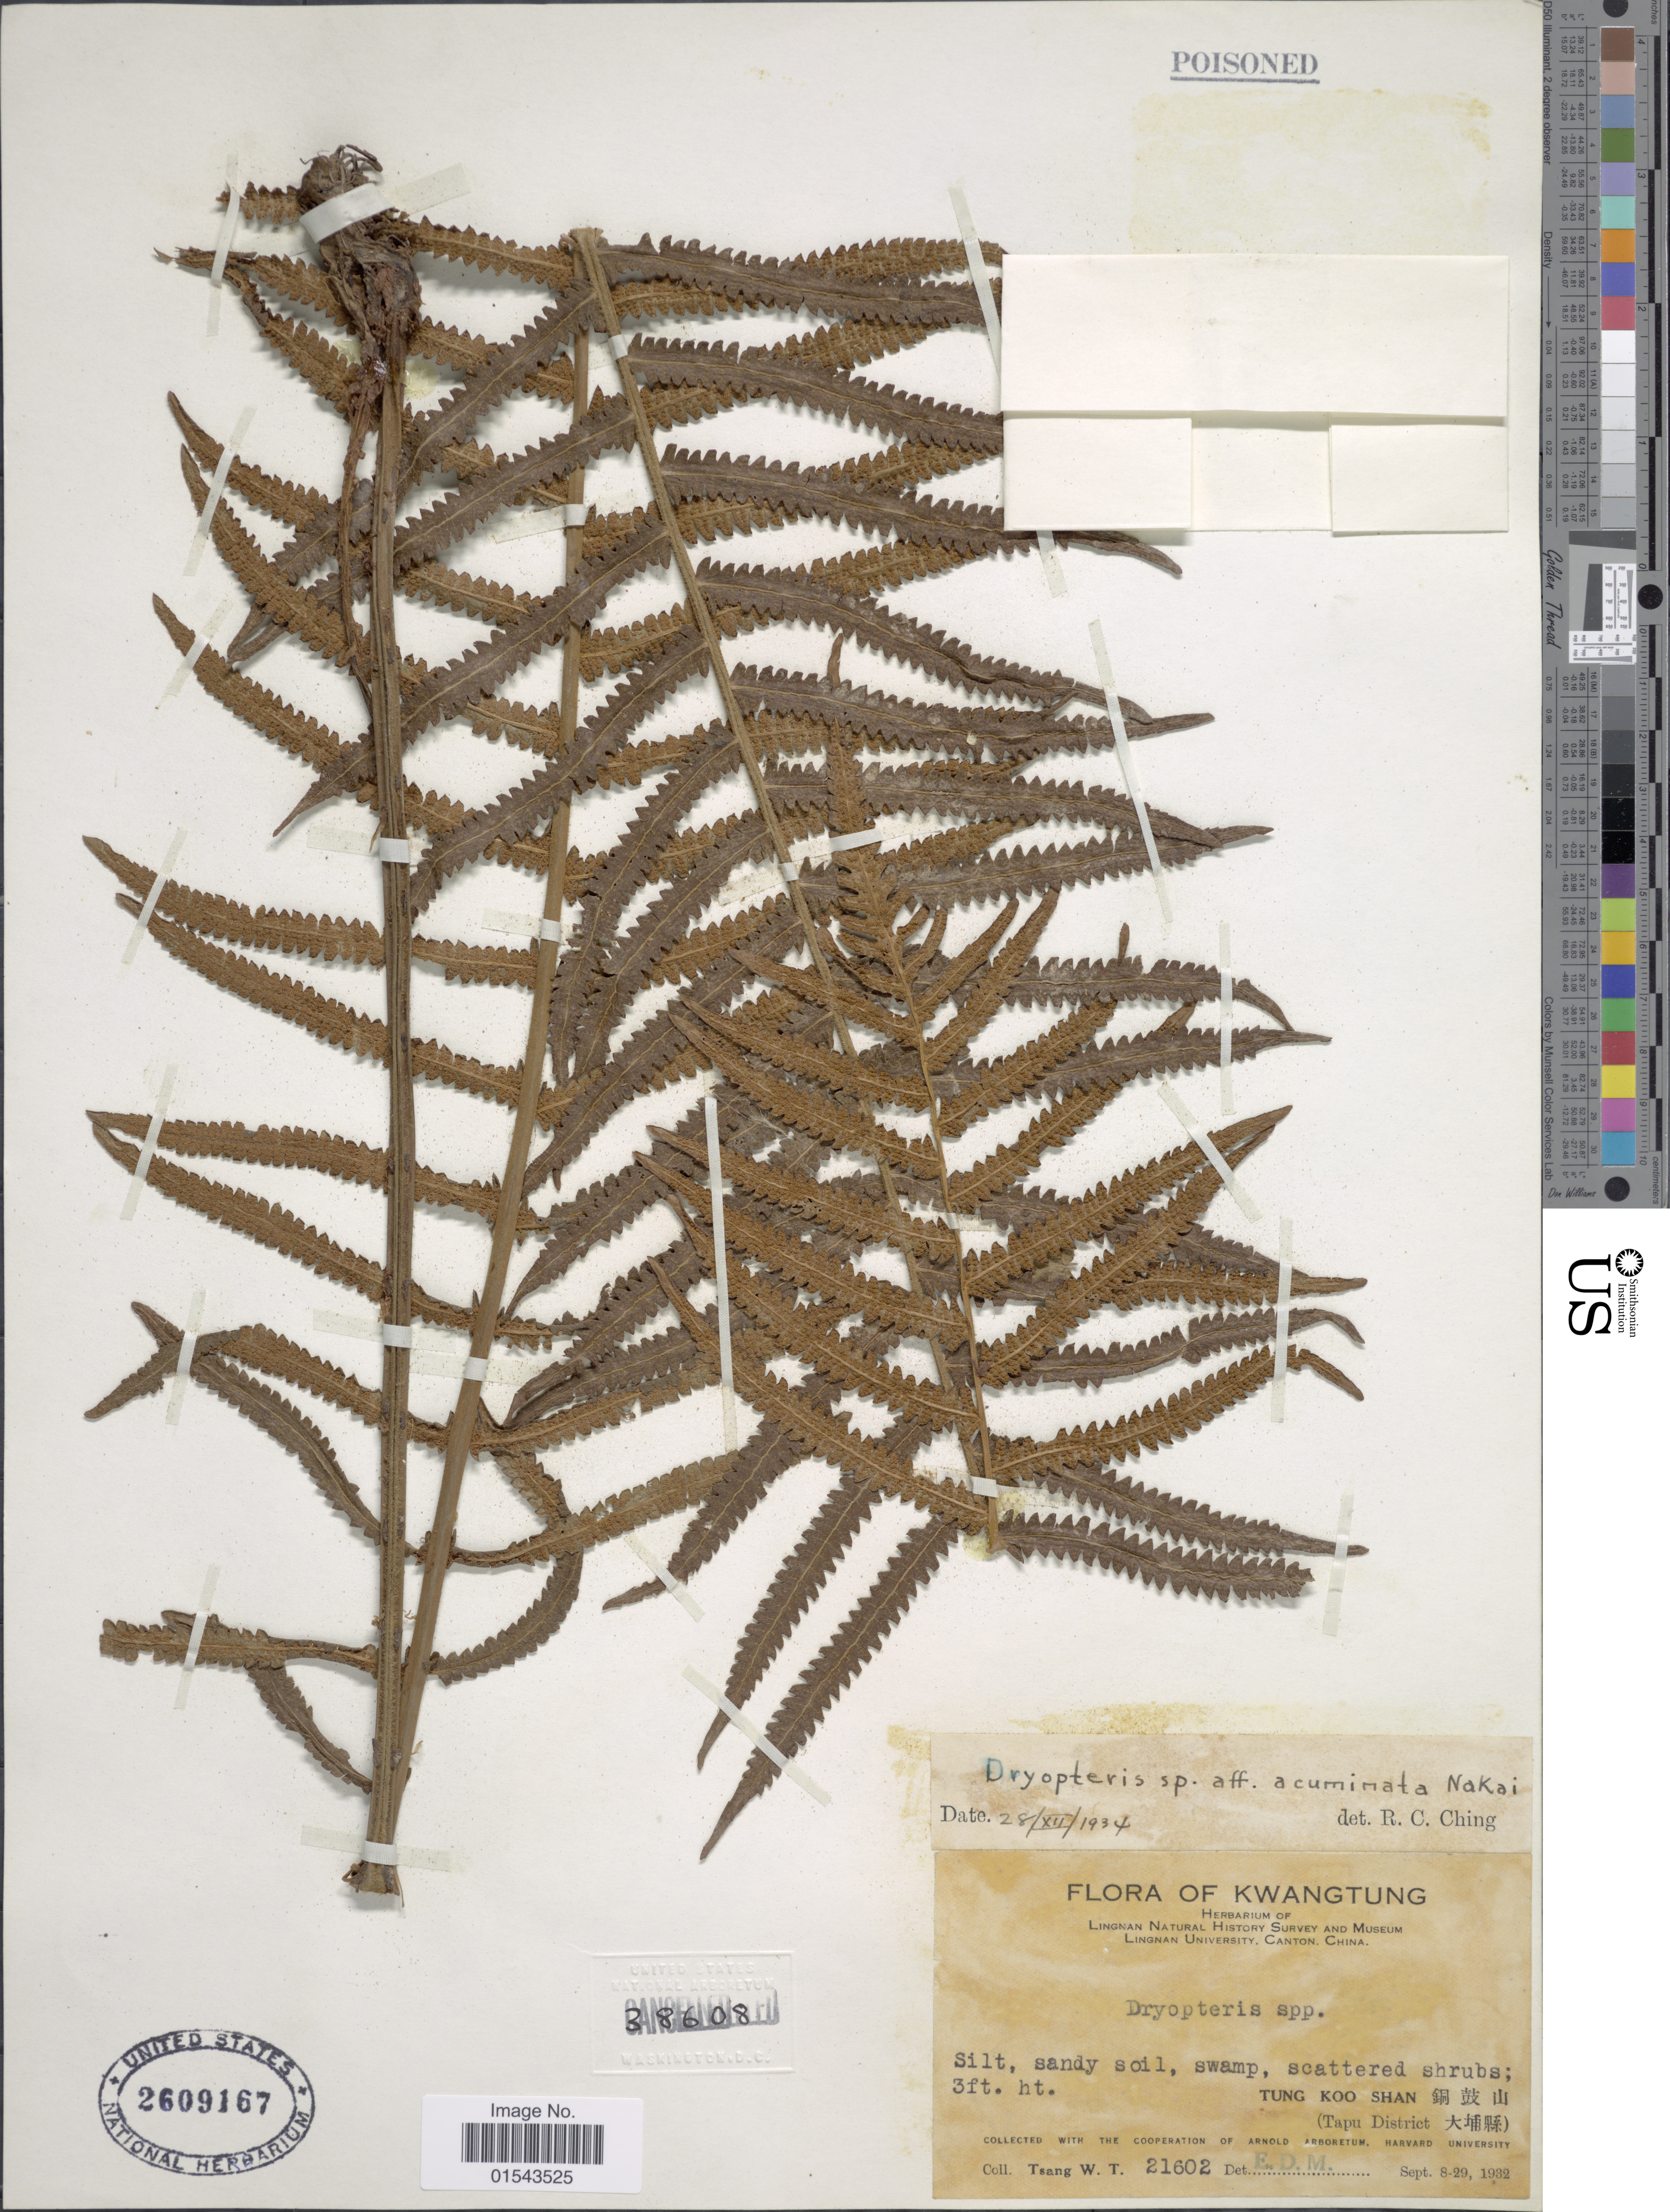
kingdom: Plantae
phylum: Tracheophyta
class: Polypodiopsida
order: Polypodiales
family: Thelypteridaceae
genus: Christella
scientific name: Christella acuminata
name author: (Houtt.) H. Lév.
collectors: W. T. Tsang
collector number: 21602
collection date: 1932-09-08/1932-09-29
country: China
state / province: Guangdong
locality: Kwangtung. Tung Koo Shan (Tapu District)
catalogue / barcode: US 2609167